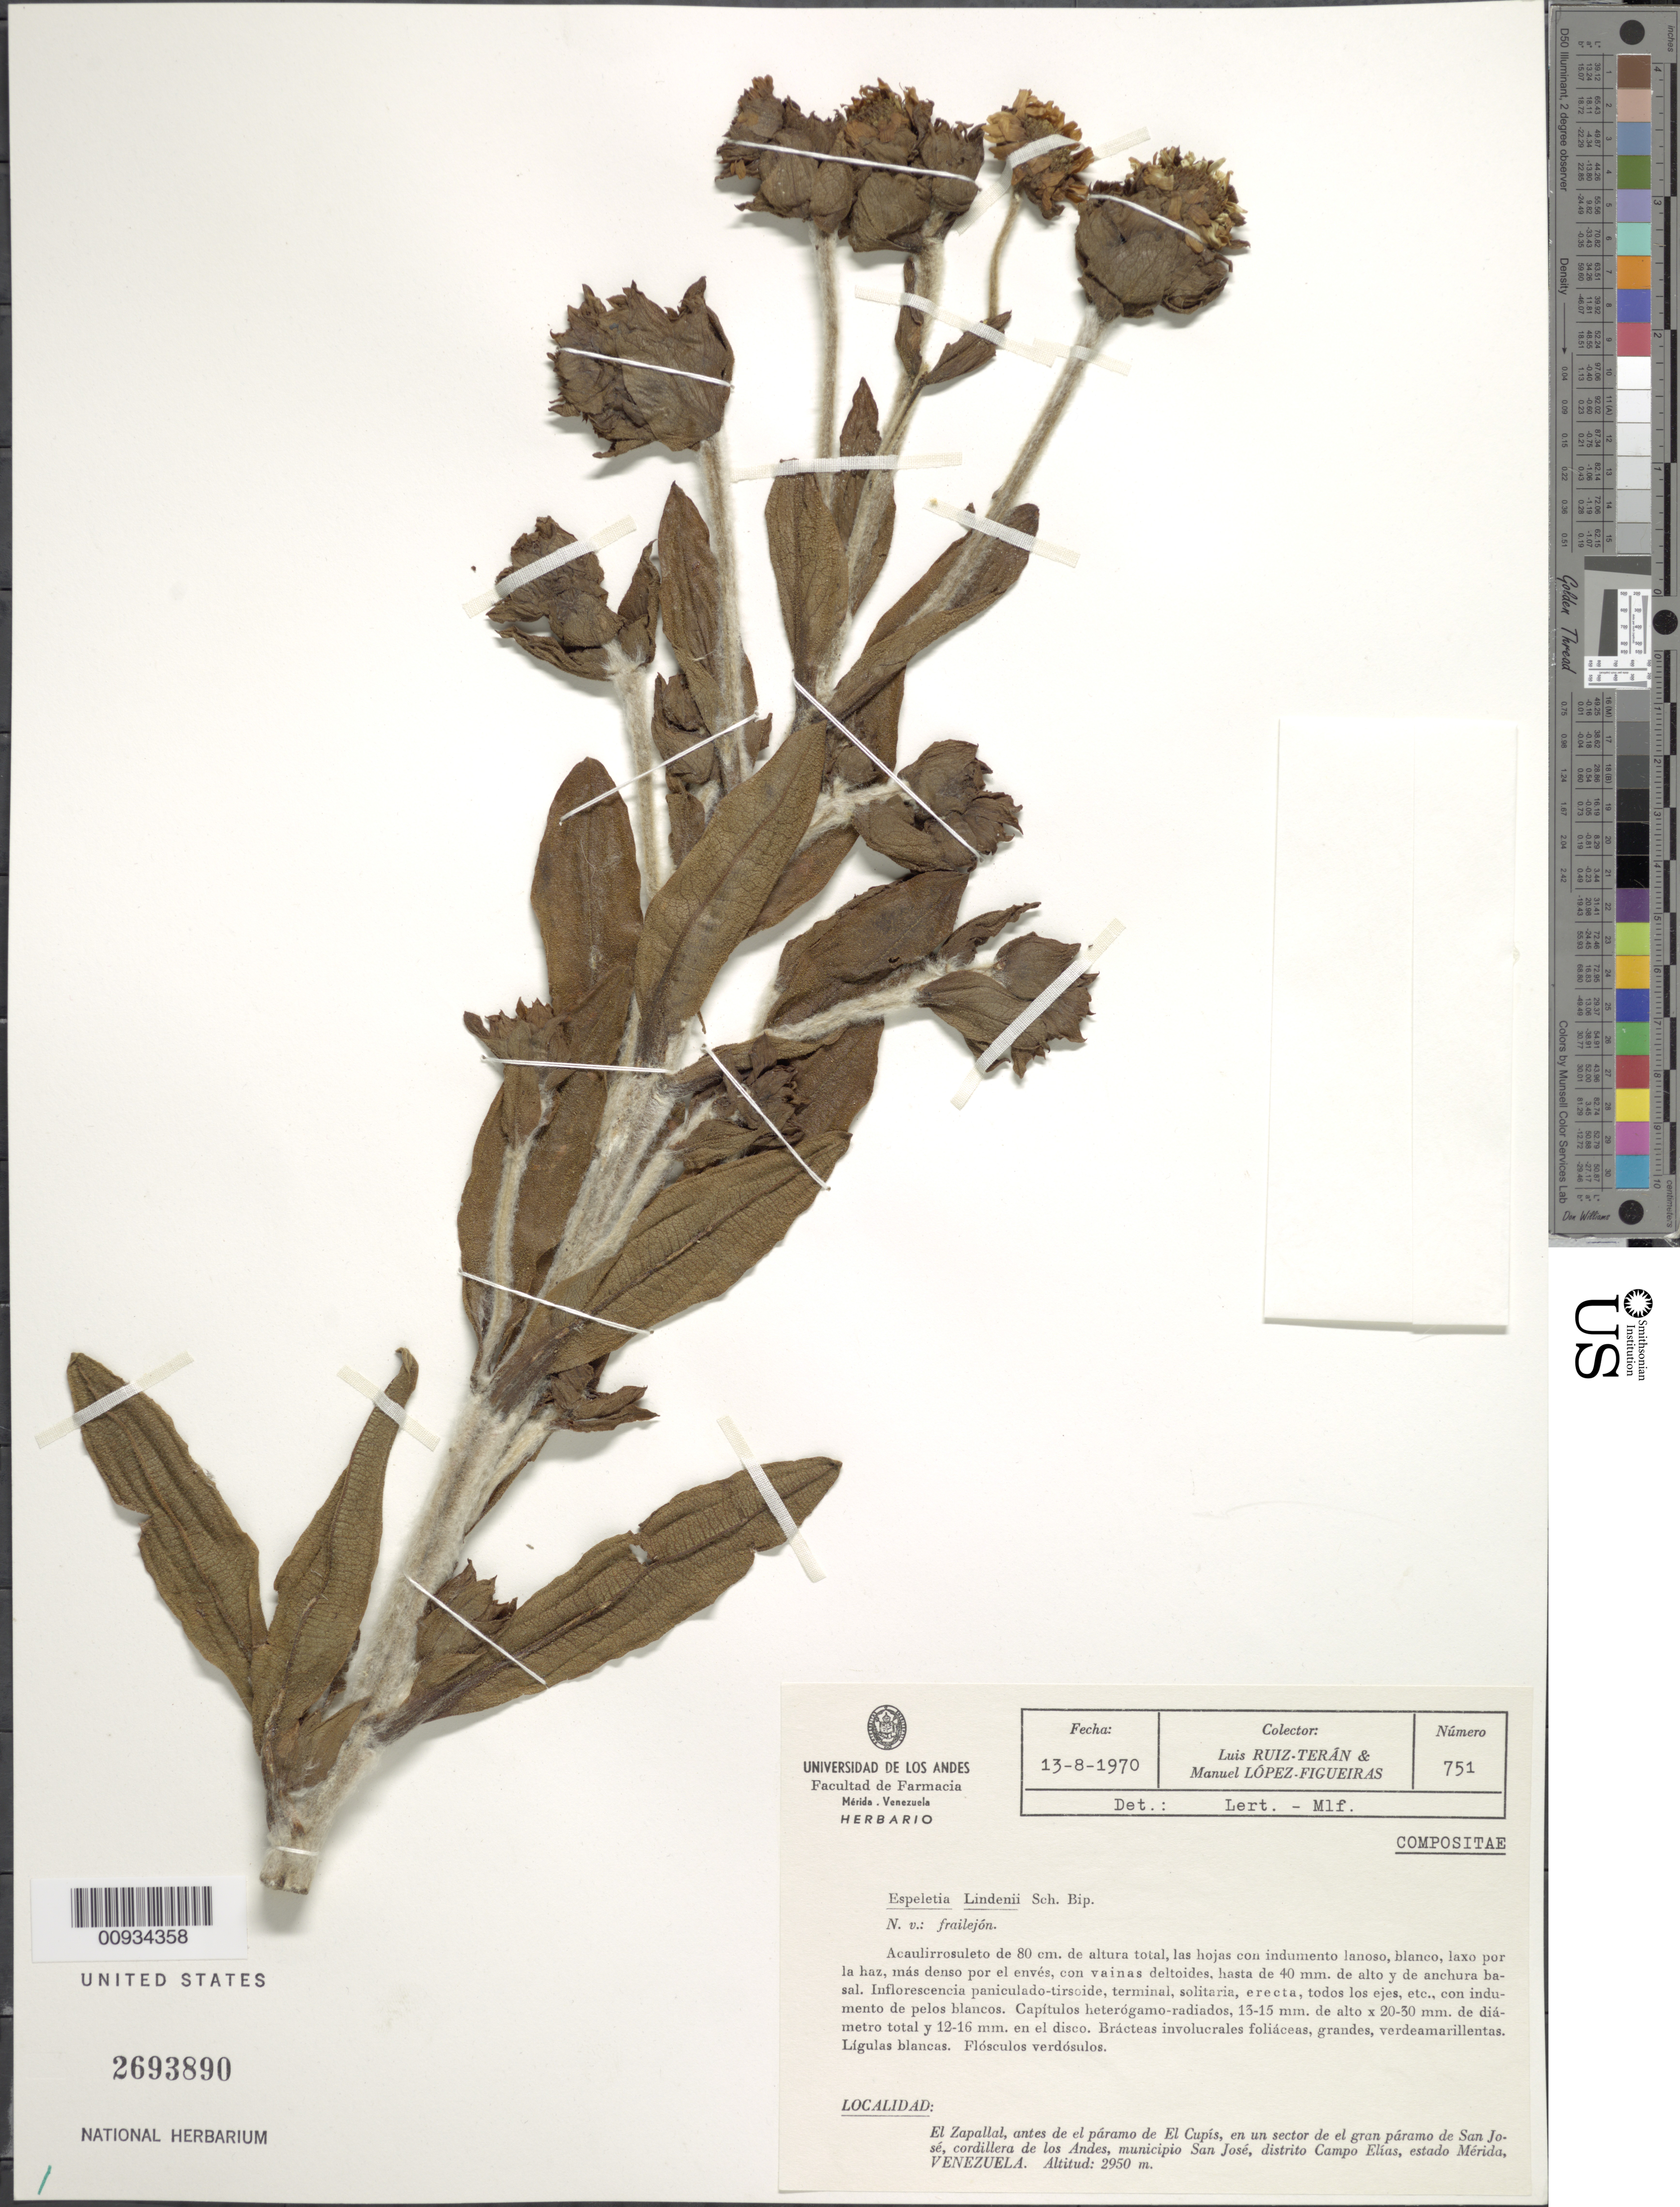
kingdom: Plantae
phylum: Tracheophyta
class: Magnoliopsida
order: Asterales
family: Asteraceae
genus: Ruilopezia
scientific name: Ruilopezia lindenii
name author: (Sch. Bip. ex Wedd.) Cuatrec.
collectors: L. E. Ruíz-Terán & M. López Figueiras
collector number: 751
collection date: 1970-08-13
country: Venezuela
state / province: Mérida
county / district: Campo Elías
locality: El Zapallal, antes de el páramo de El Cupís, en un sector de el gran páramo de San José, cordillera de los Andes, municipio San josé.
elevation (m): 2950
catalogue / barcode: US 2693890